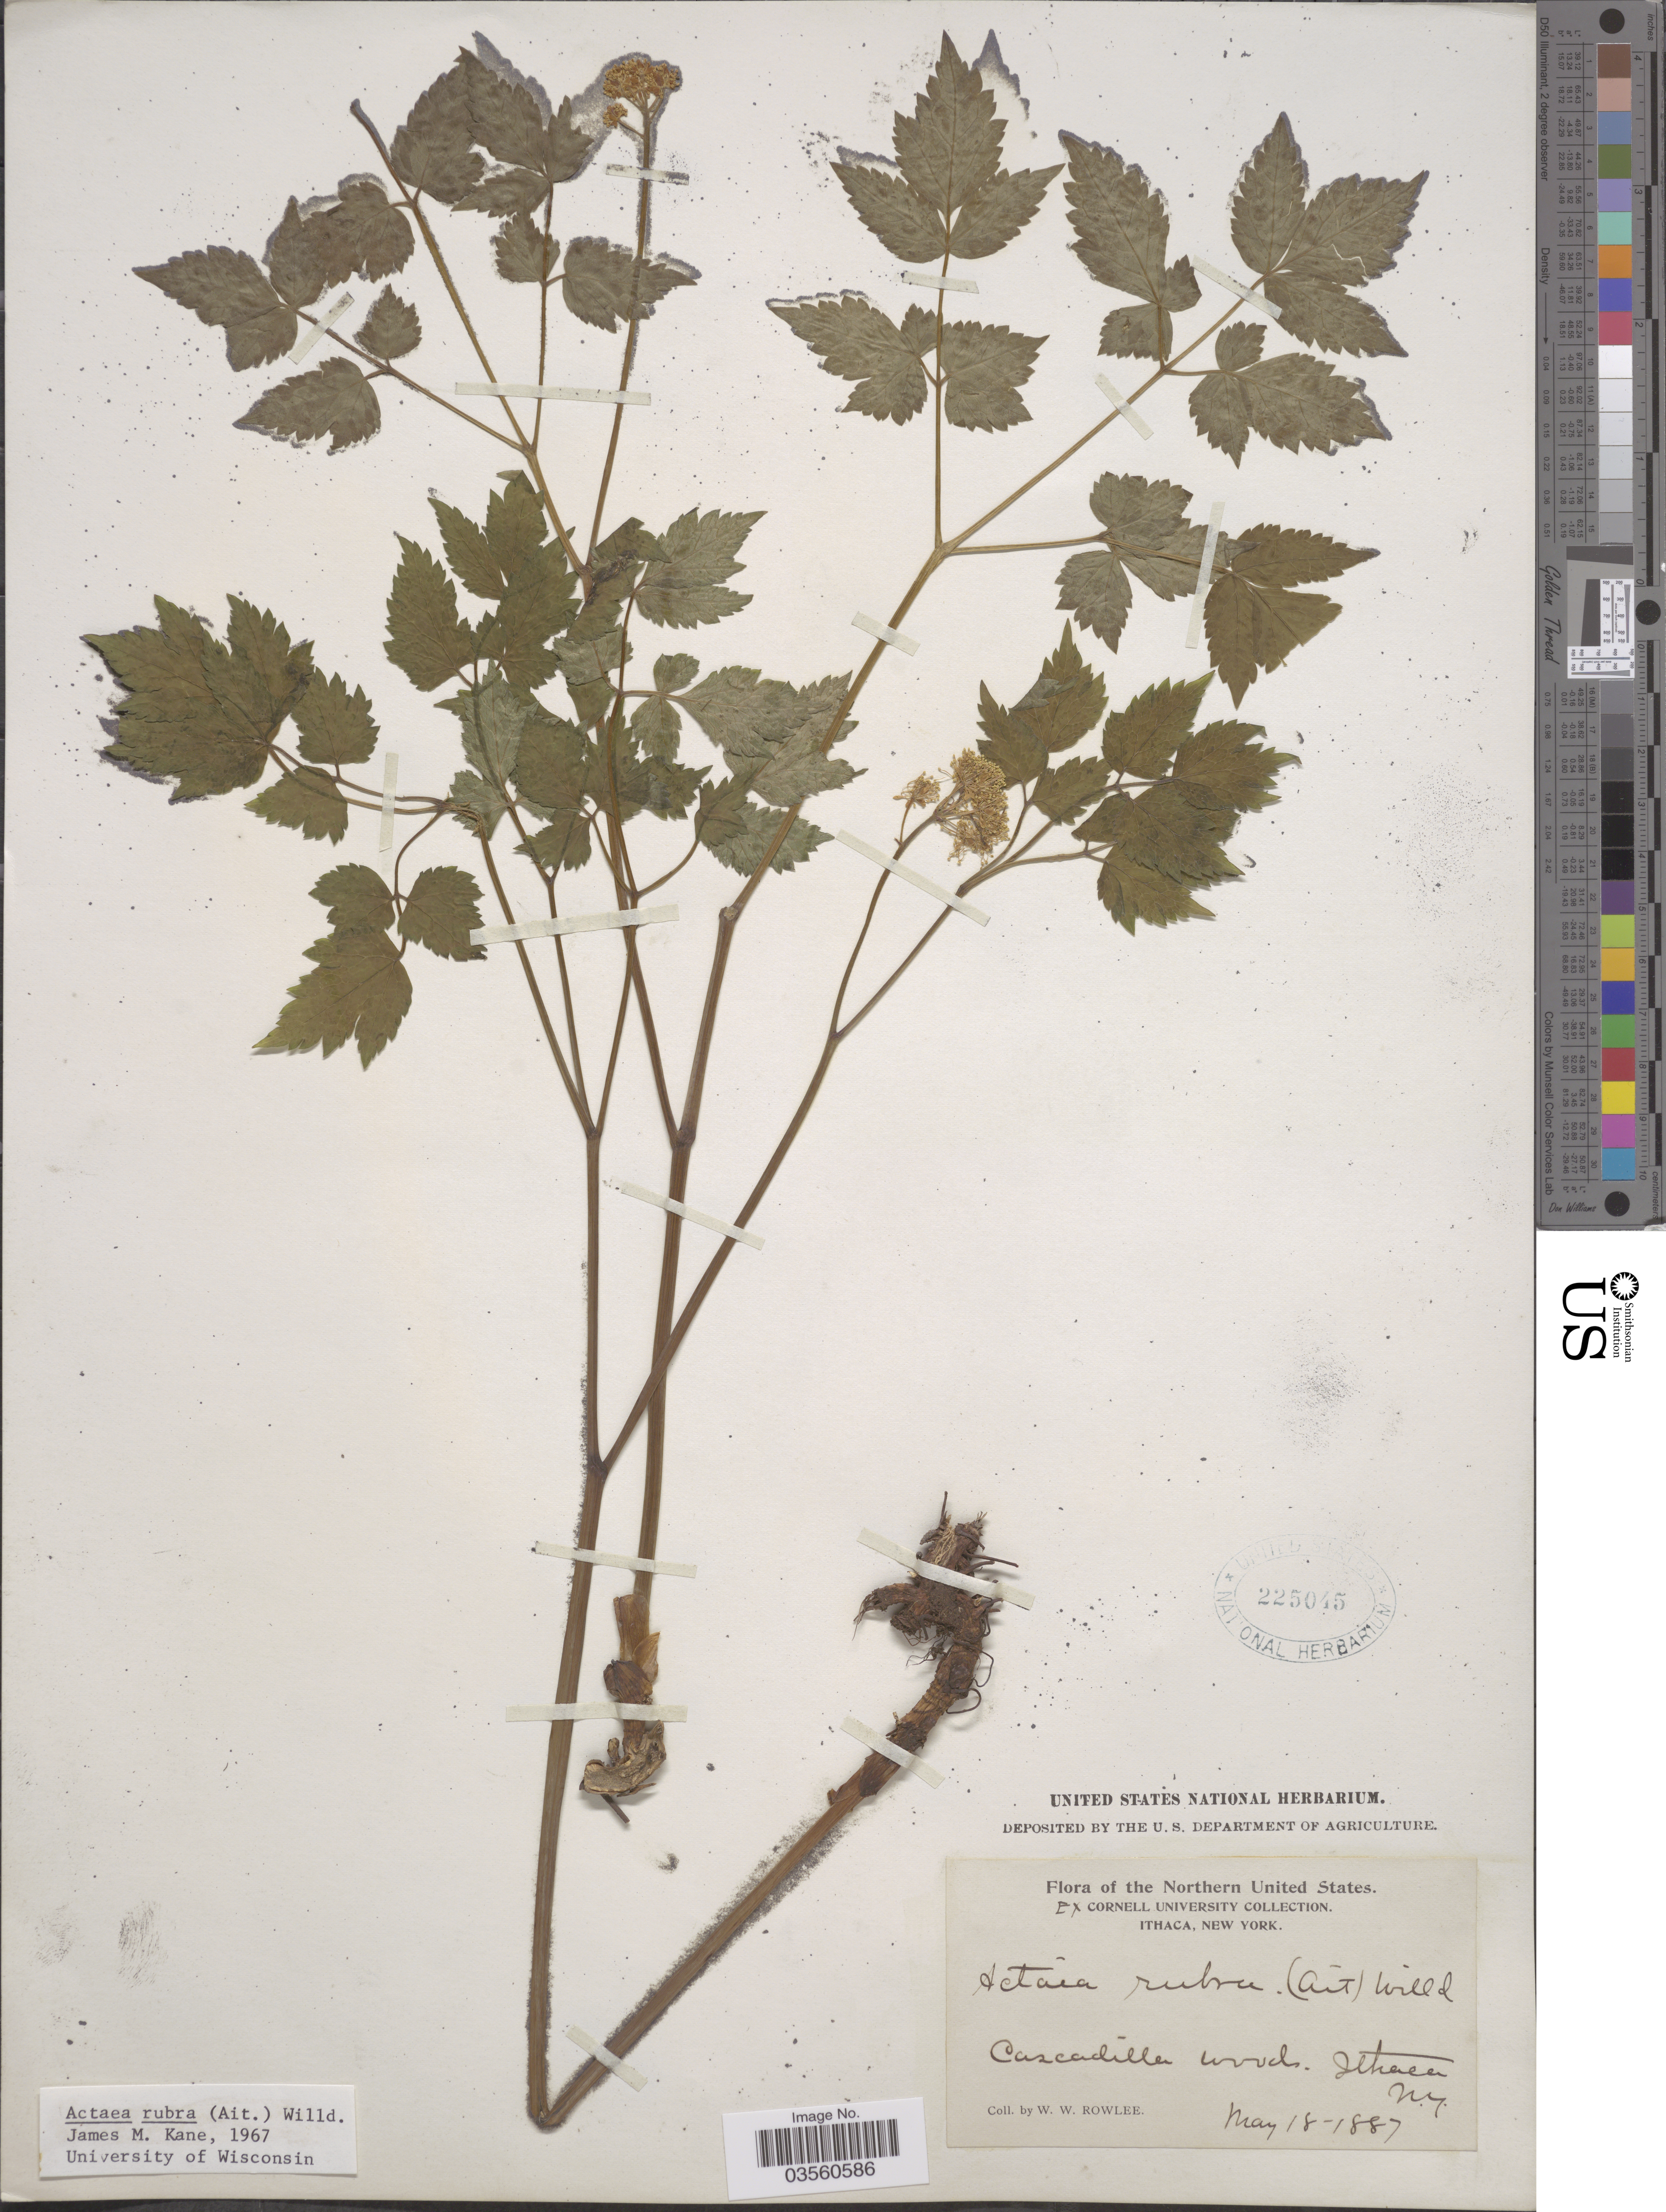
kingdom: Plantae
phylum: Tracheophyta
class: Magnoliopsida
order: Ranunculales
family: Ranunculaceae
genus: Actaea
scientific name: Actaea rubra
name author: (Aiton) Willd.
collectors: W. W. Rowlee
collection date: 1887-05-18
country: United States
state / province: New York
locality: Northern United States. Cascadilla woods. Ithaca.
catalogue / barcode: US 225045